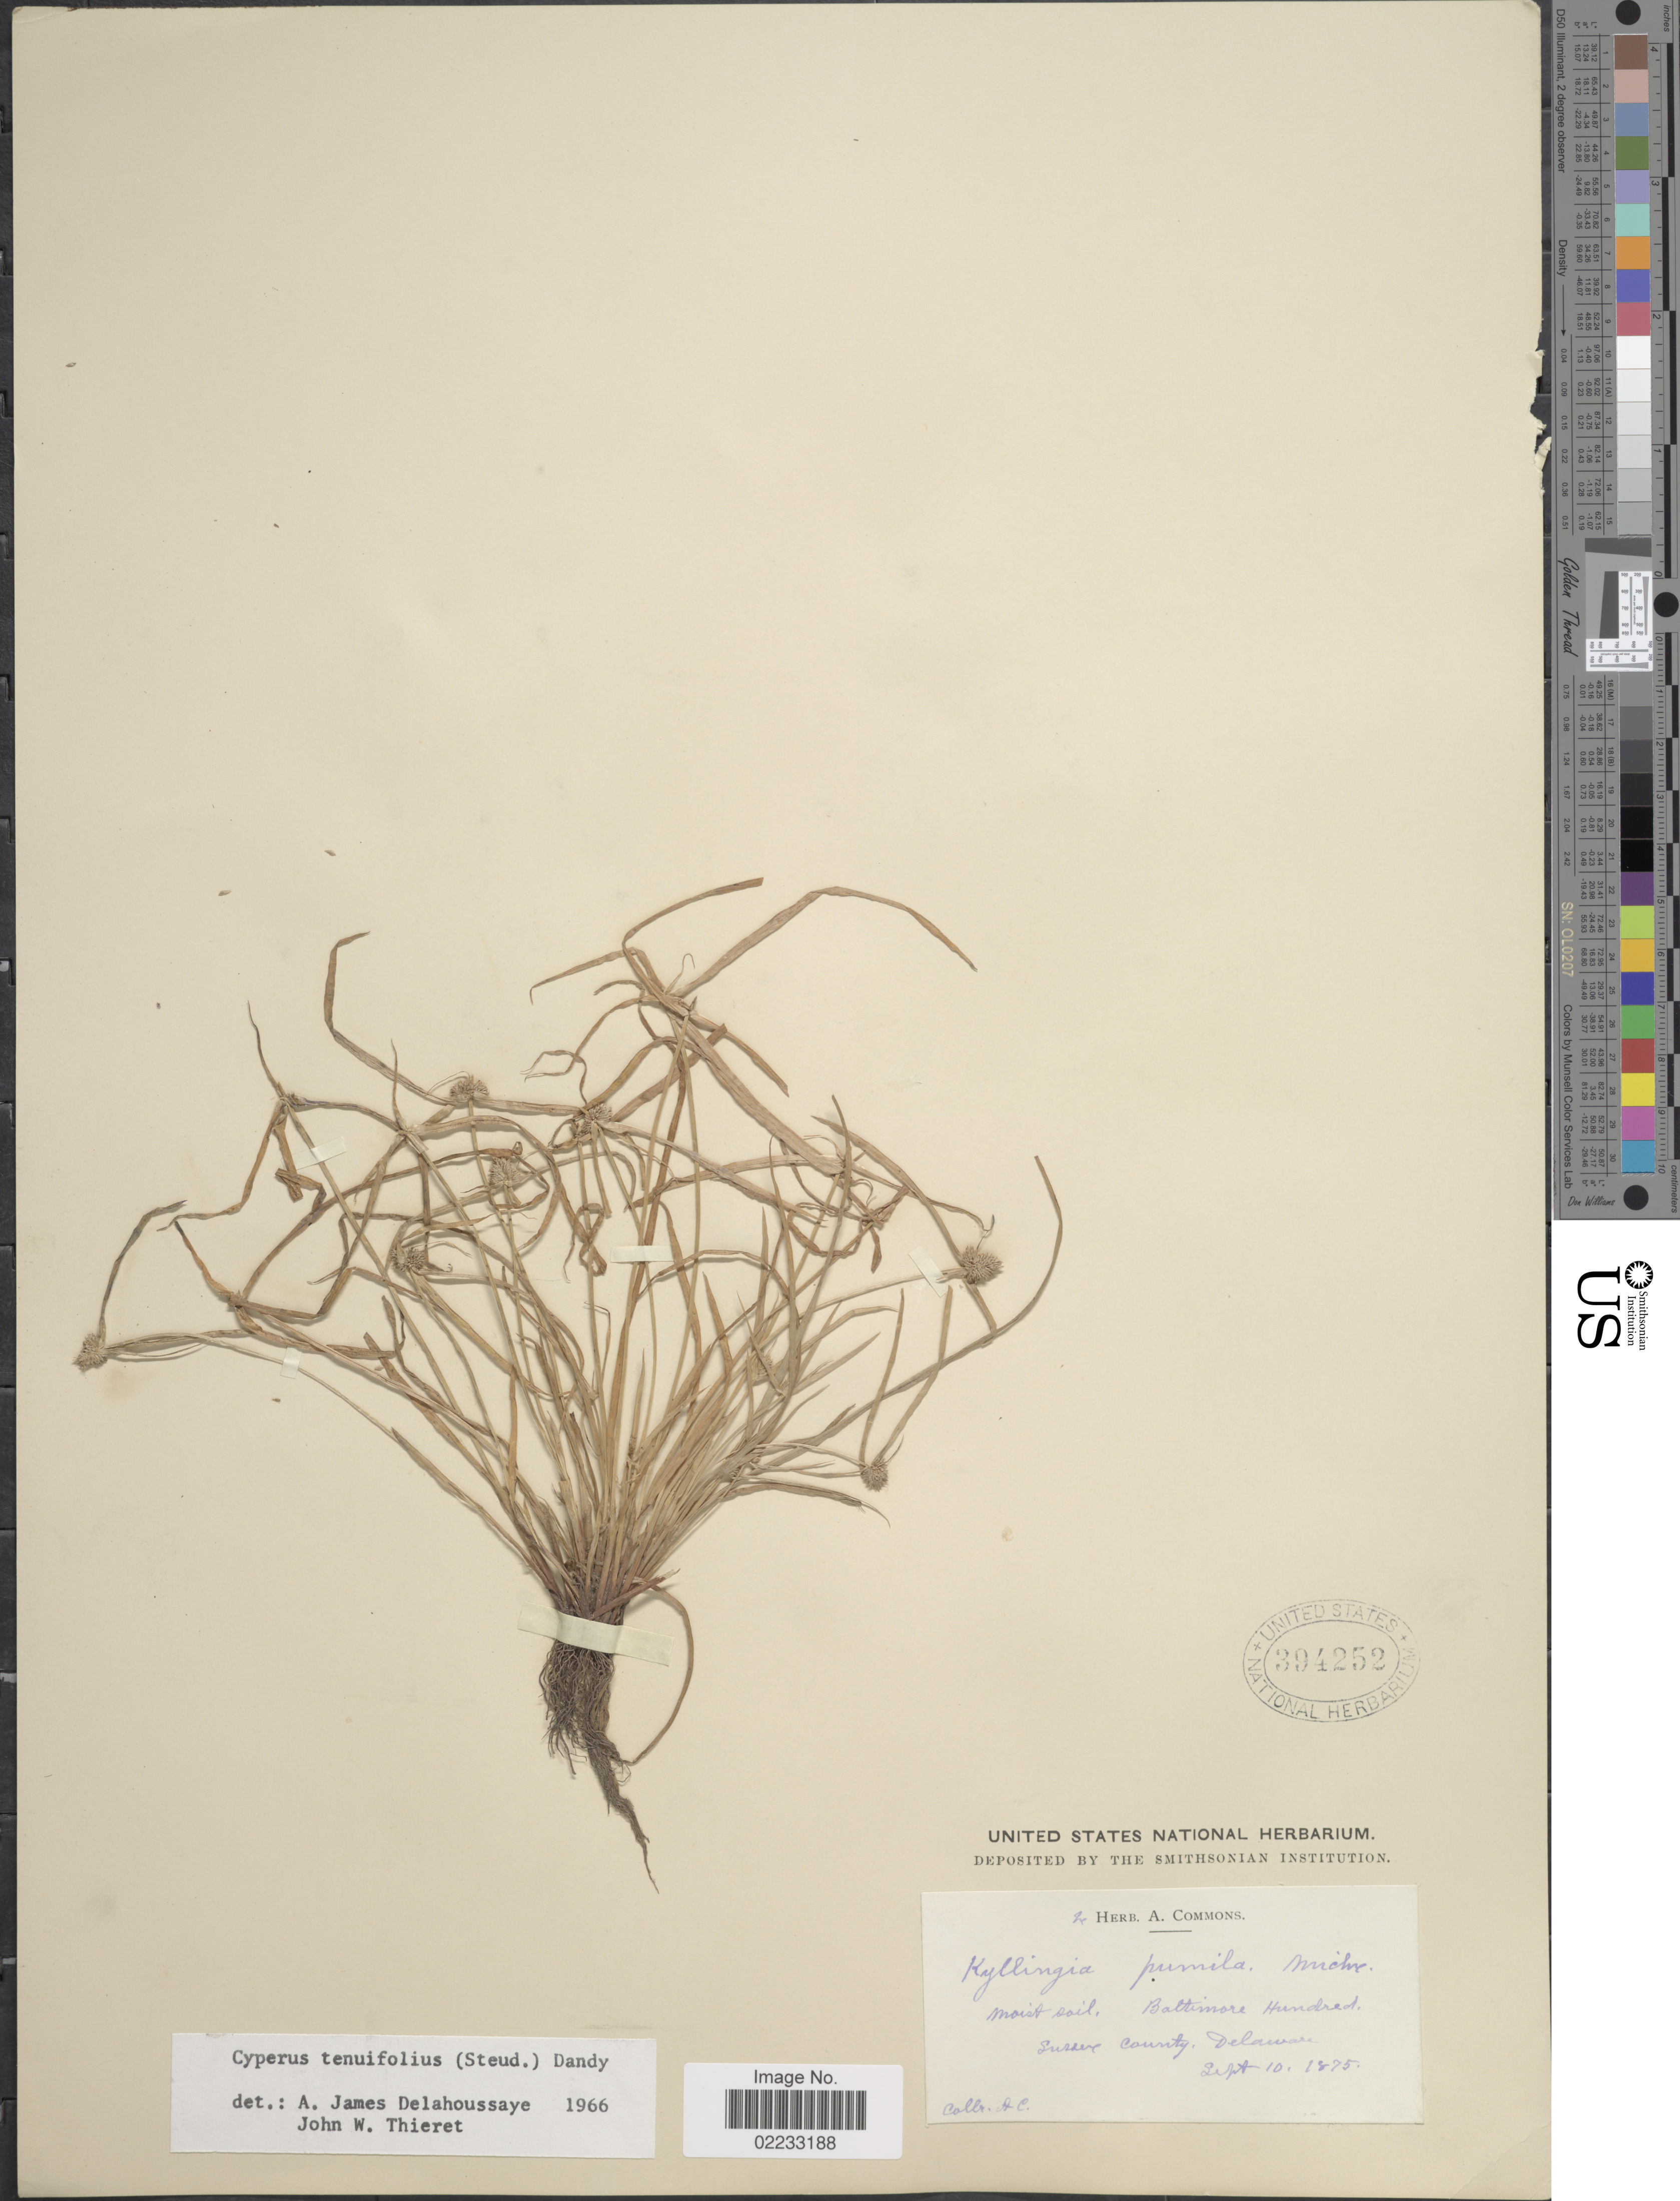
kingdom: Plantae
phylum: Tracheophyta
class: Liliopsida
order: Poales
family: Cyperaceae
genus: Cyperus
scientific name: Cyperus hortensis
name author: (Salzm. ex Steud.) Dorr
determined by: Strong, Mark T., (BOT), Smithsonian Institution - National Museum of Natural History (UNITED STATES)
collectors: A. Commons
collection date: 1875-09-10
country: United States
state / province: Delaware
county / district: Sussex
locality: Baltimore Hundred,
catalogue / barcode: US 394252